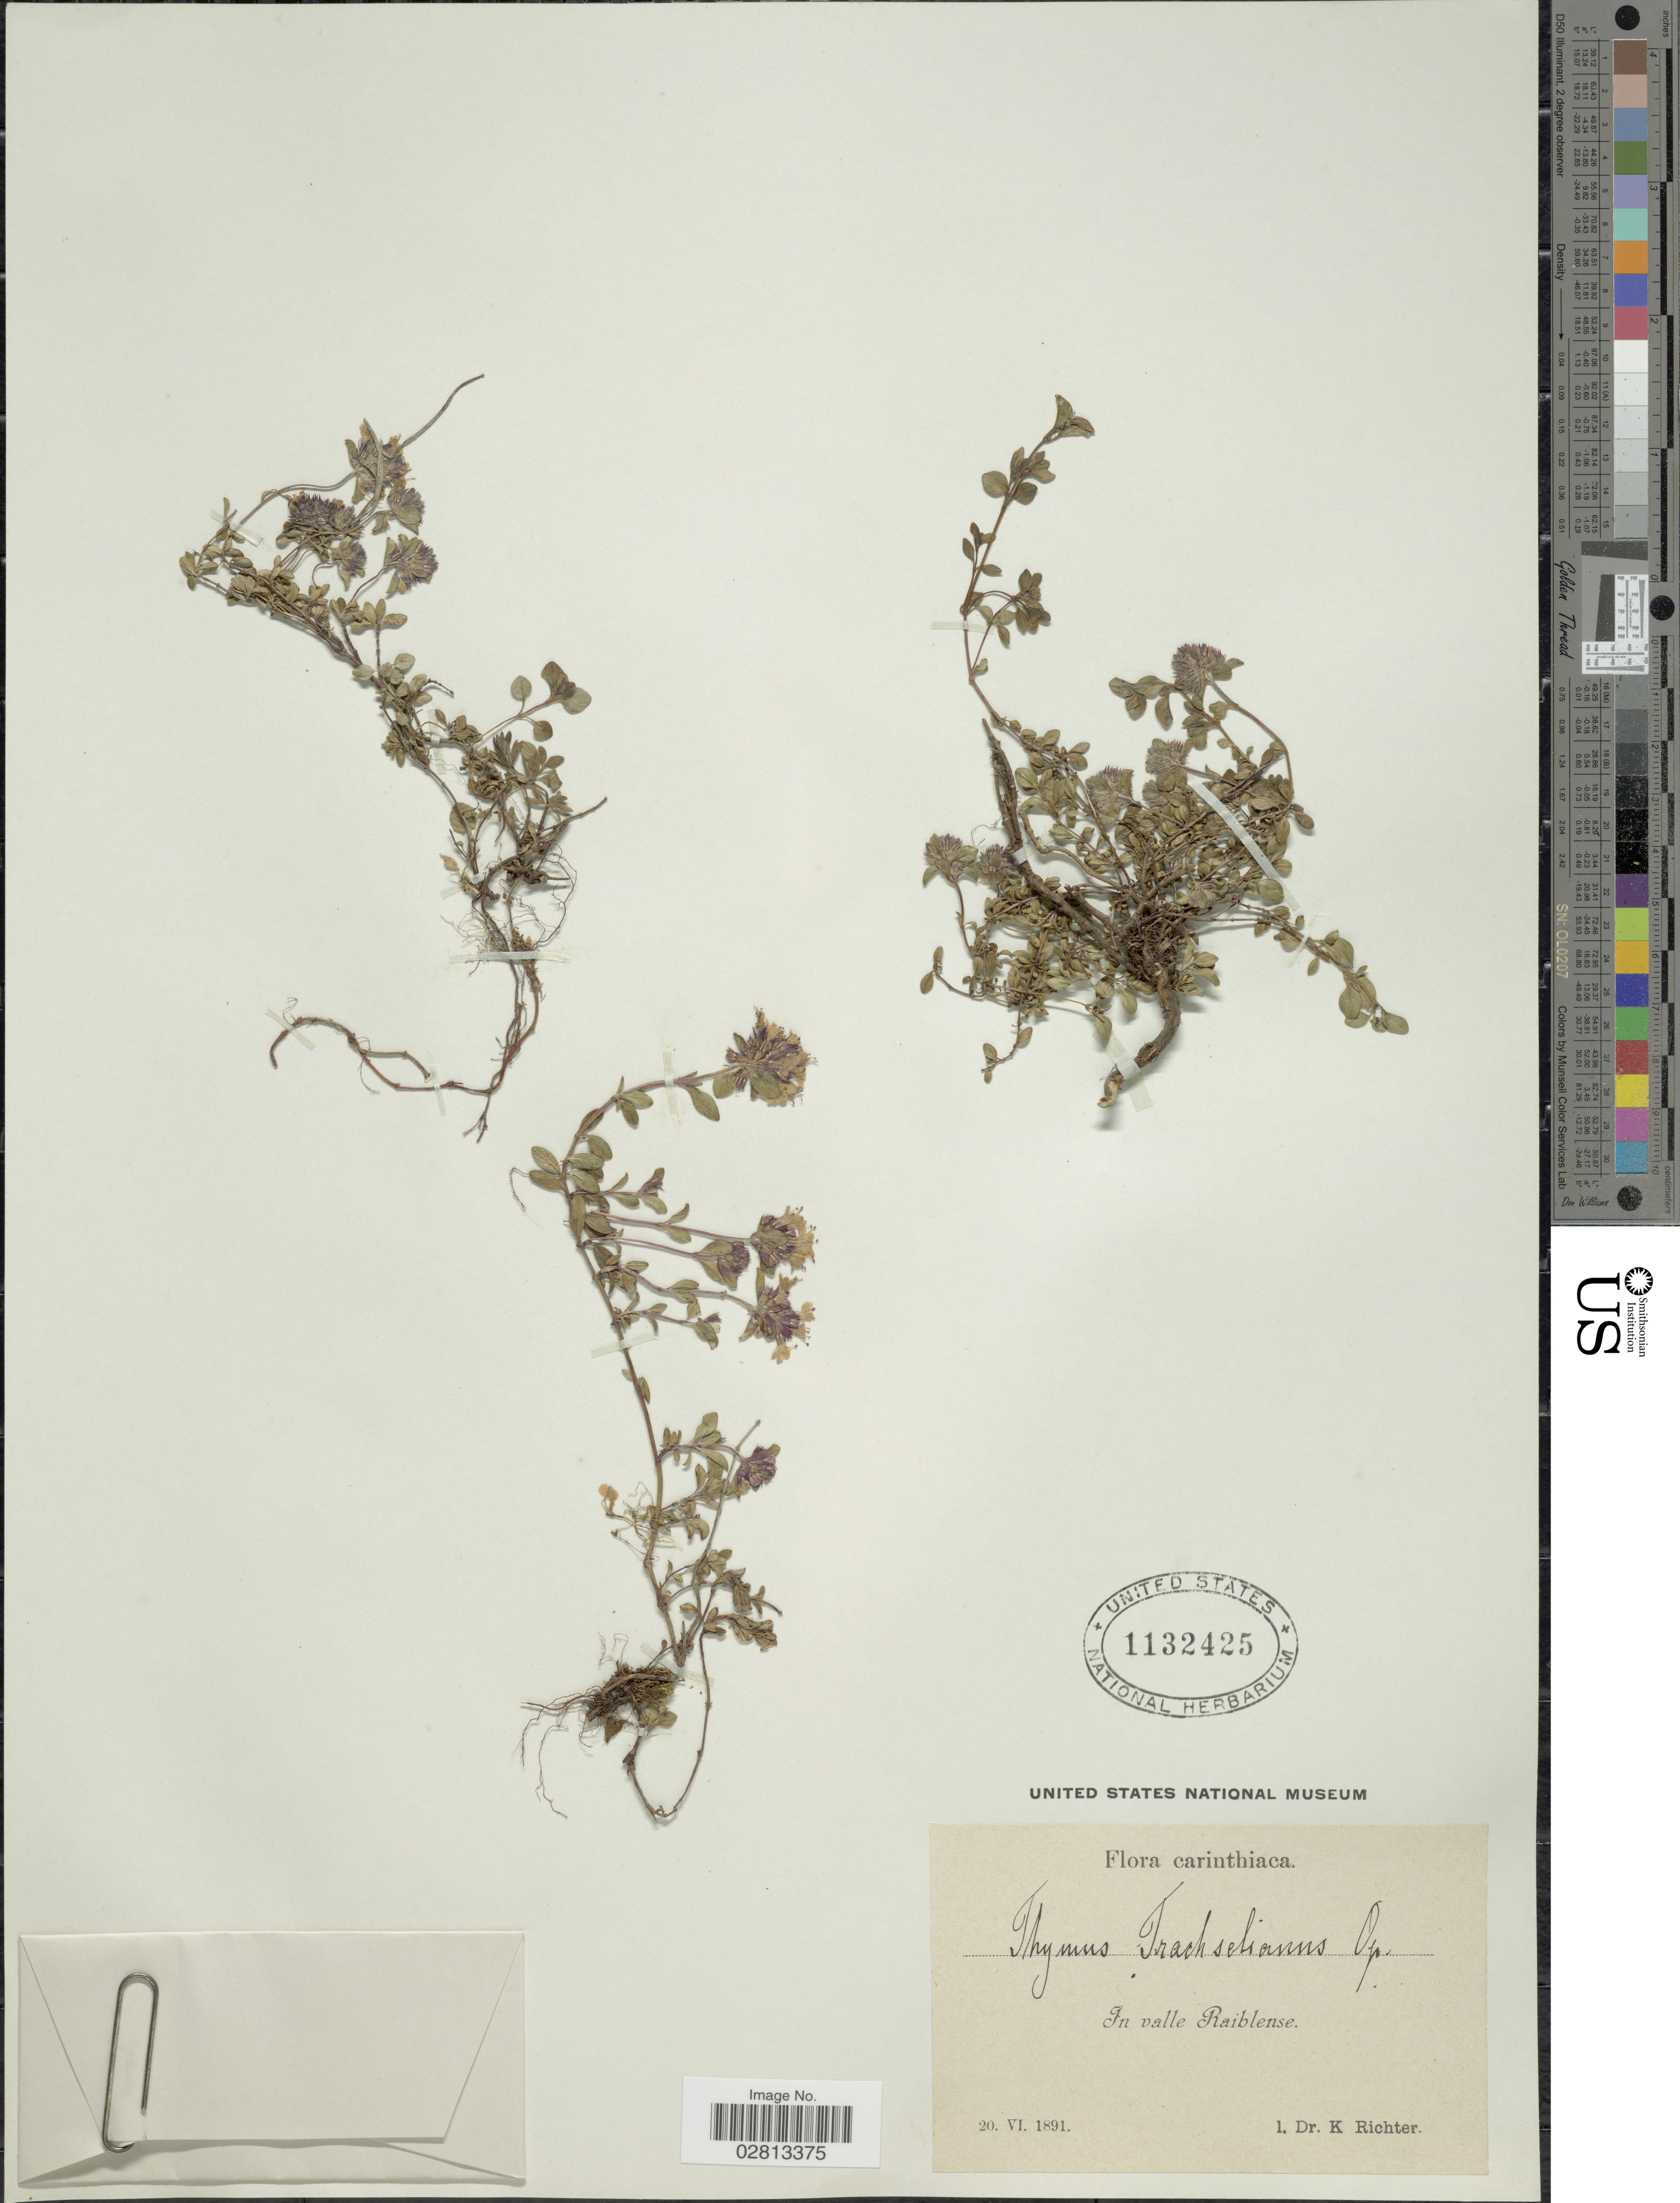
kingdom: Plantae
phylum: Tracheophyta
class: Magnoliopsida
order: Lamiales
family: Lamiaceae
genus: Thymus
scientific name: Thymus trachselianus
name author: Opiz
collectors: K. Richter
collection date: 1891-06-20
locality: Carinthiaca. In valle Raiblense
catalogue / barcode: US 1132425